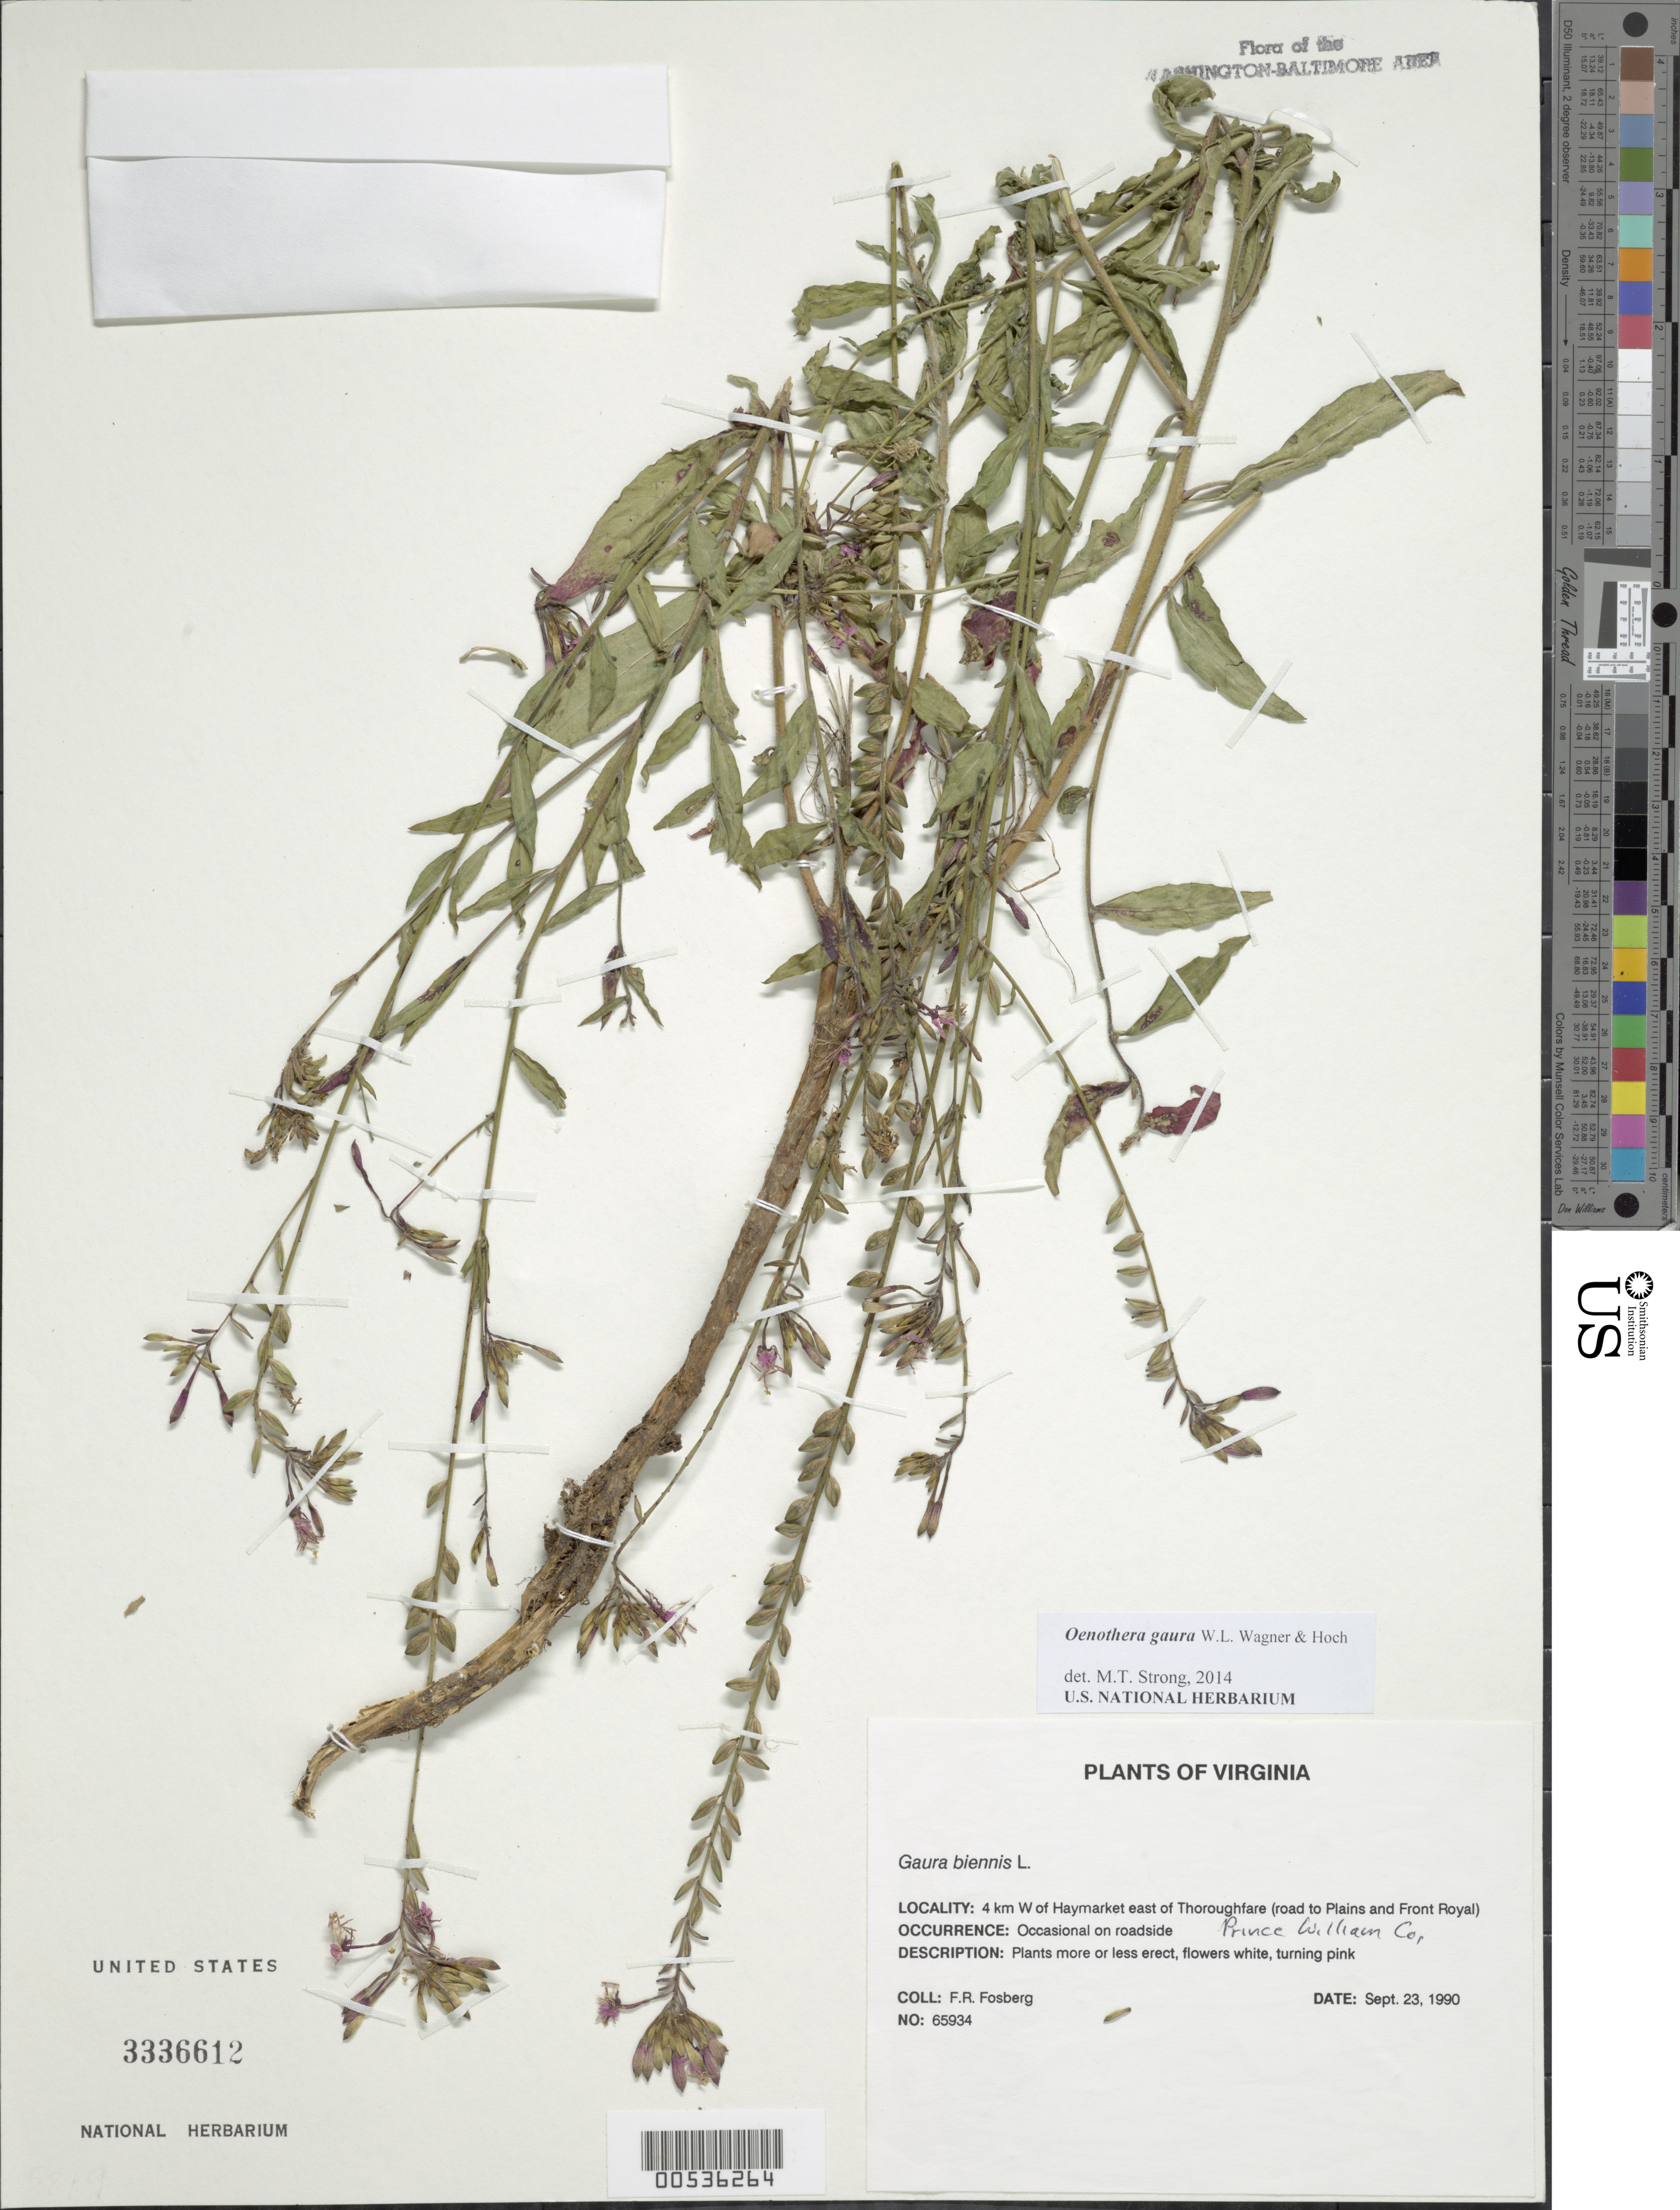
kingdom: Plantae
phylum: Tracheophyta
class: Magnoliopsida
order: Myrtales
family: Onagraceae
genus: Oenothera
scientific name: Oenothera gaura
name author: W.L. Wagner & Hoch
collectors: F. R. Fosberg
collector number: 65934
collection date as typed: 23 Sep 1990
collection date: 1990-09-23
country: United States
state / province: Virginia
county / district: Prince William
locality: W of Haymarket, E of Thorofare (road to Plains and front Royal)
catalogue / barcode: US 3336612